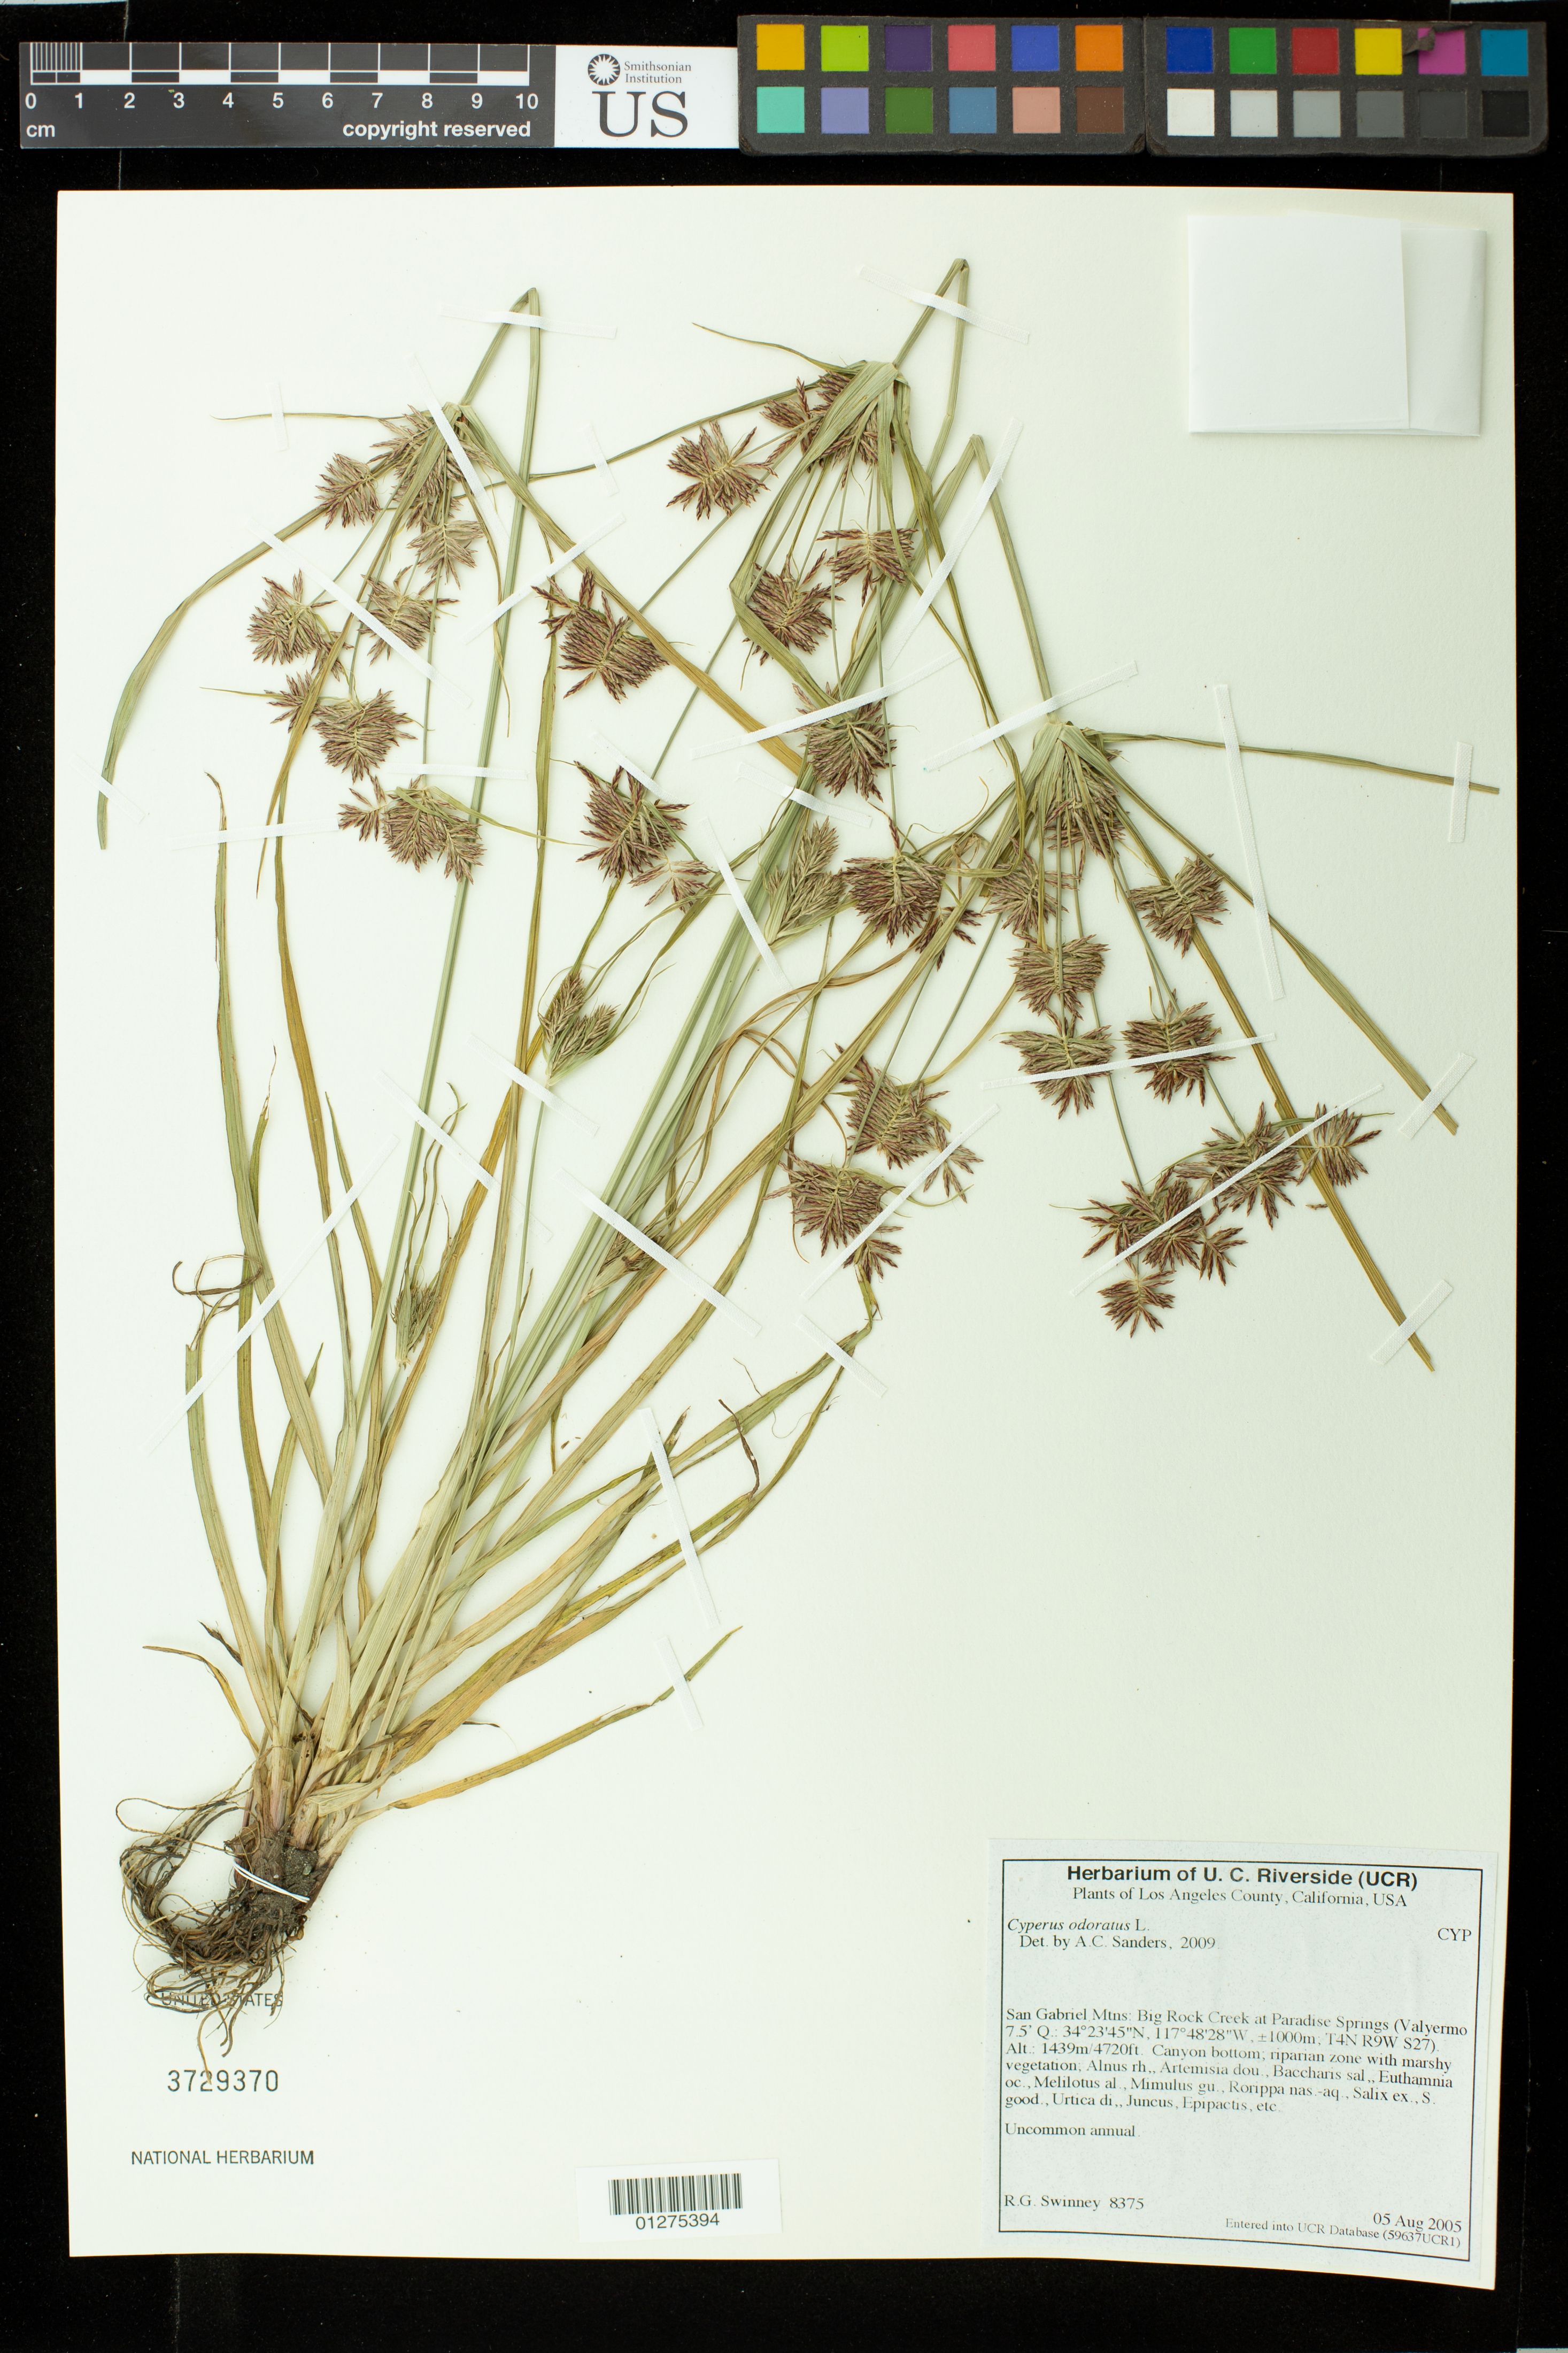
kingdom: Plantae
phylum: Tracheophyta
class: Liliopsida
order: Poales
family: Cyperaceae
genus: Cyperus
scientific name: Cyperus parishii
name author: Britton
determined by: Strong, Mark T., (BOT), Smithsonian Institution - National Museum of Natural History (UNITED STATES)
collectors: R. Swinney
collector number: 8375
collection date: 2005-08-05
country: United States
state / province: California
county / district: Los Angeles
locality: San Gabreial Mtns: Big Rock creek at Paradise Springs (Valyermo 7.5)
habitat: Canyon bottom; riparian zone with marxhy vegetation;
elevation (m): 1439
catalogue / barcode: US 3729370